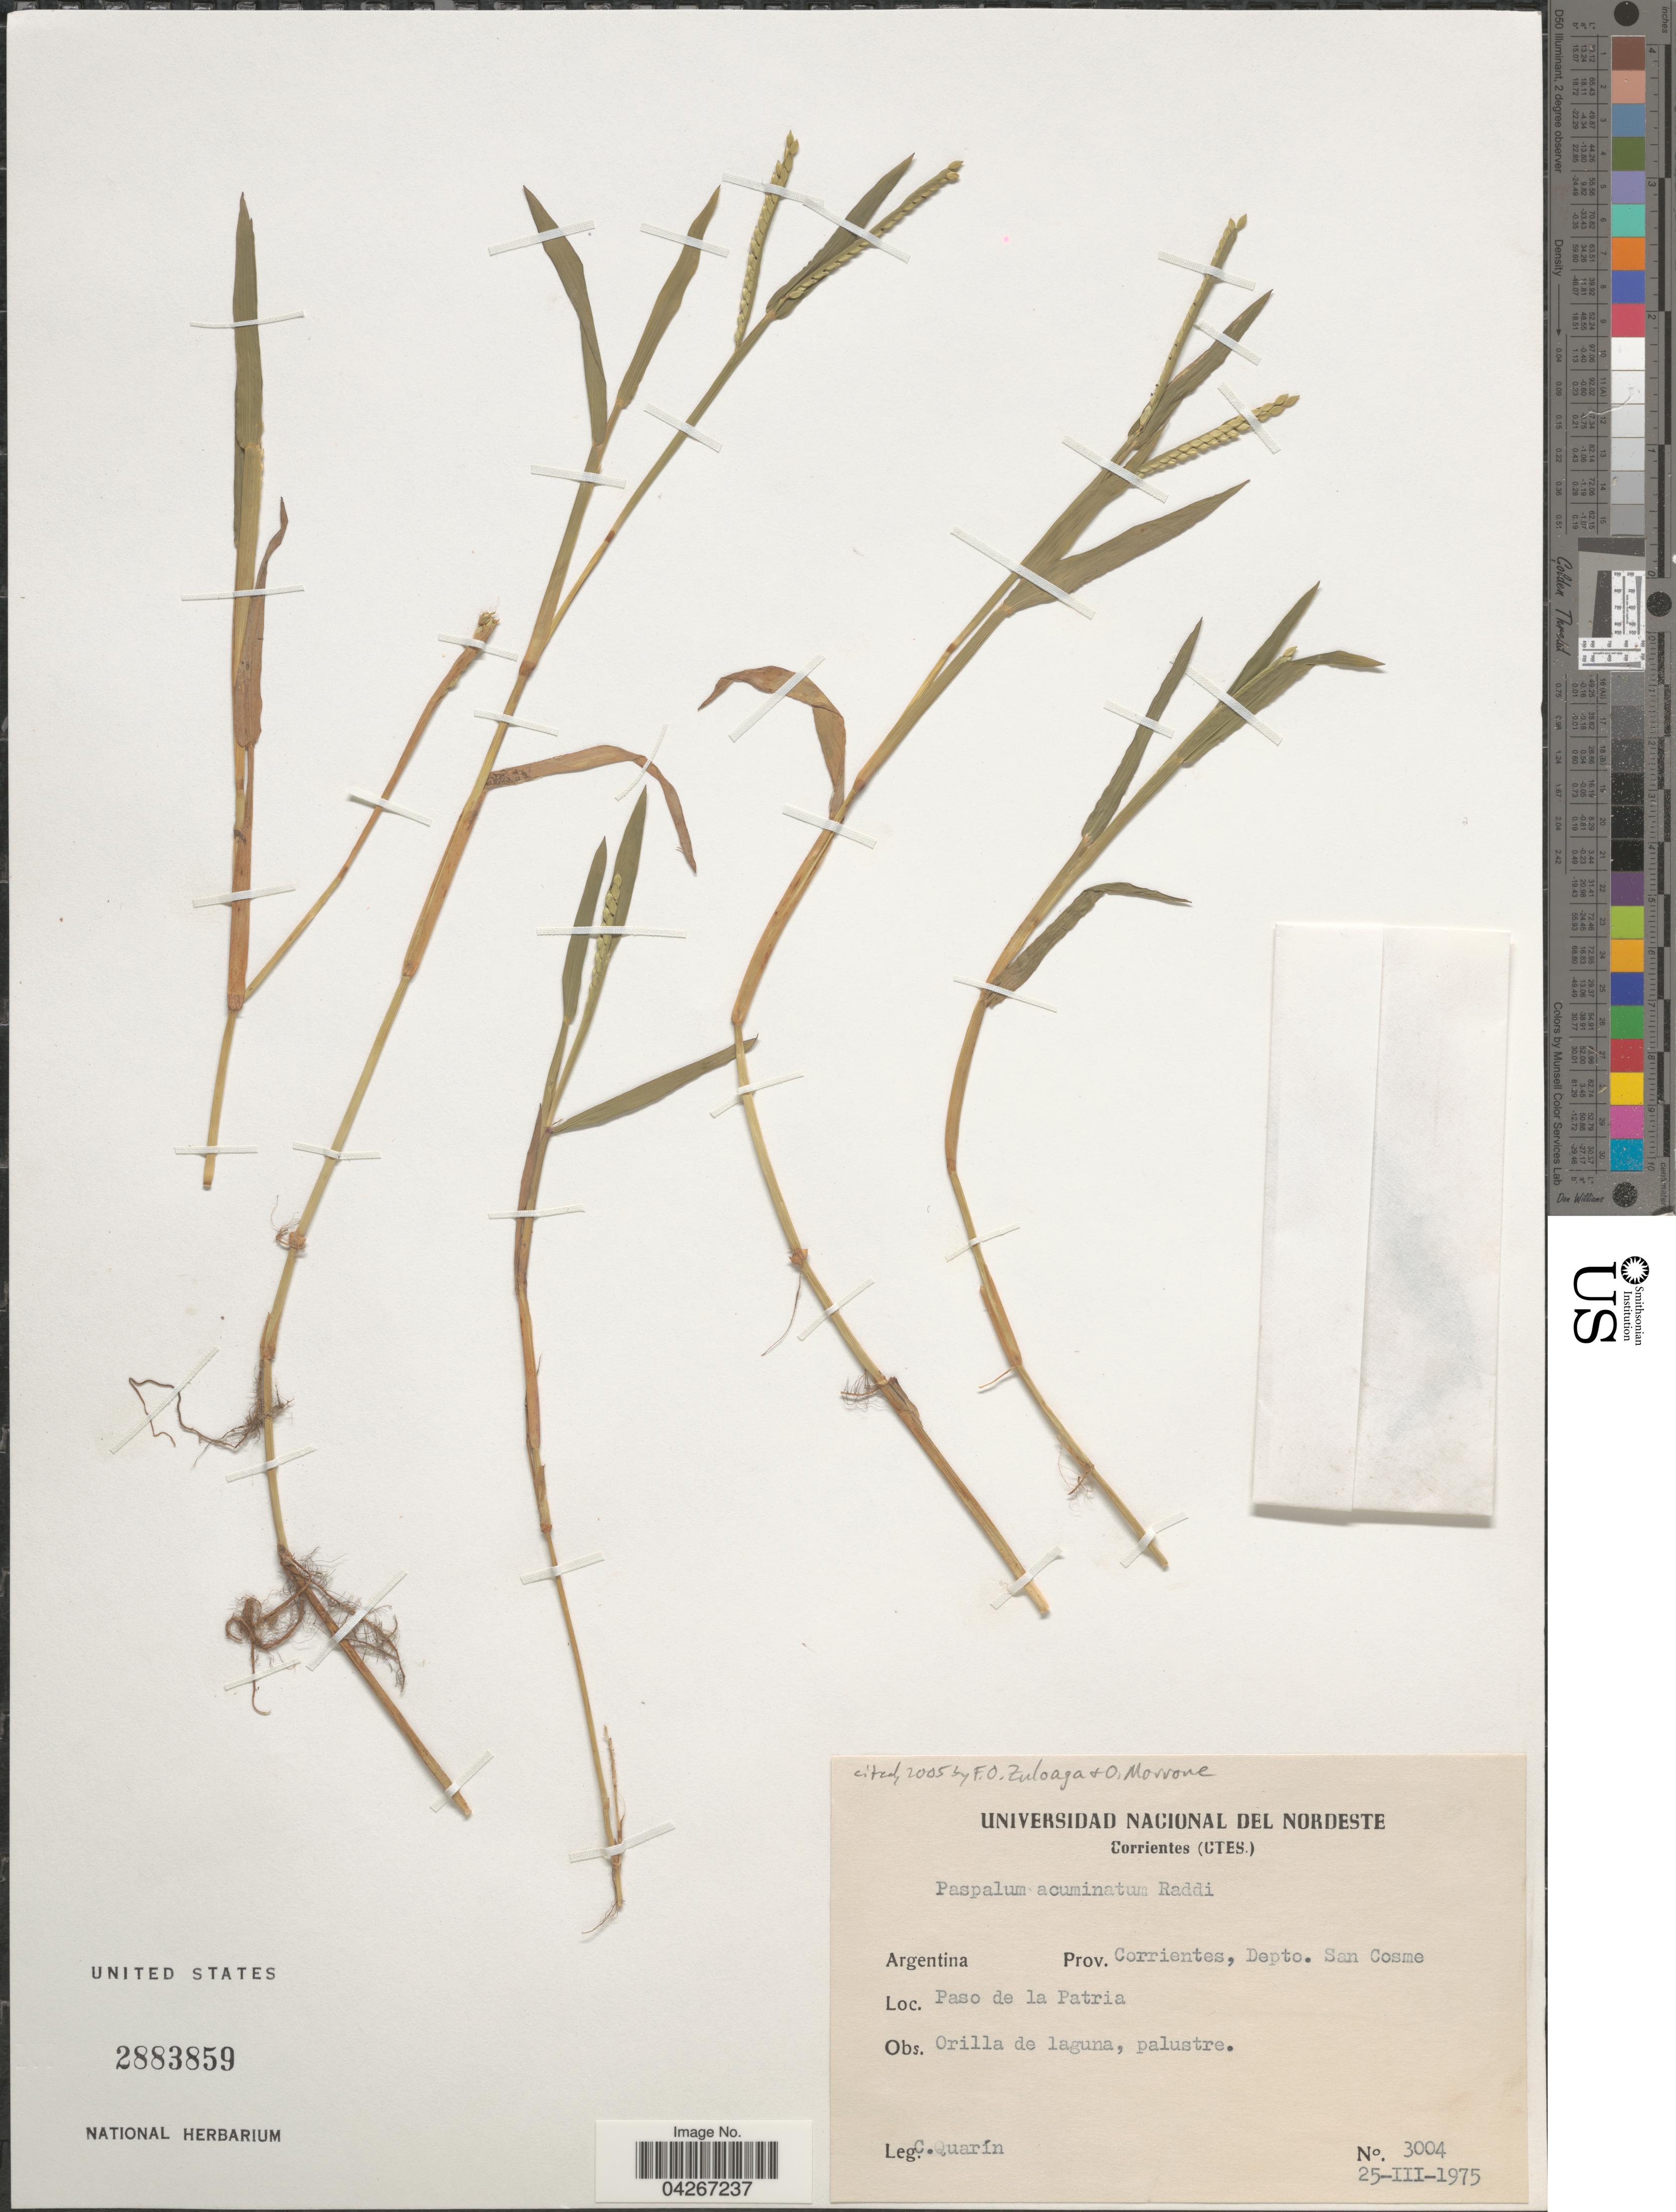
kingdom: Plantae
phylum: Tracheophyta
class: Liliopsida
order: Poales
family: Poaceae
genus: Paspalum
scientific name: Paspalum acuminatum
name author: Raddi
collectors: C. Quarín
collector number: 3004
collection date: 1975-03-25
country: Argentina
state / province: Corrientes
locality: Depto. San Cosme. Paso de la Patria.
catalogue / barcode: US 2883859